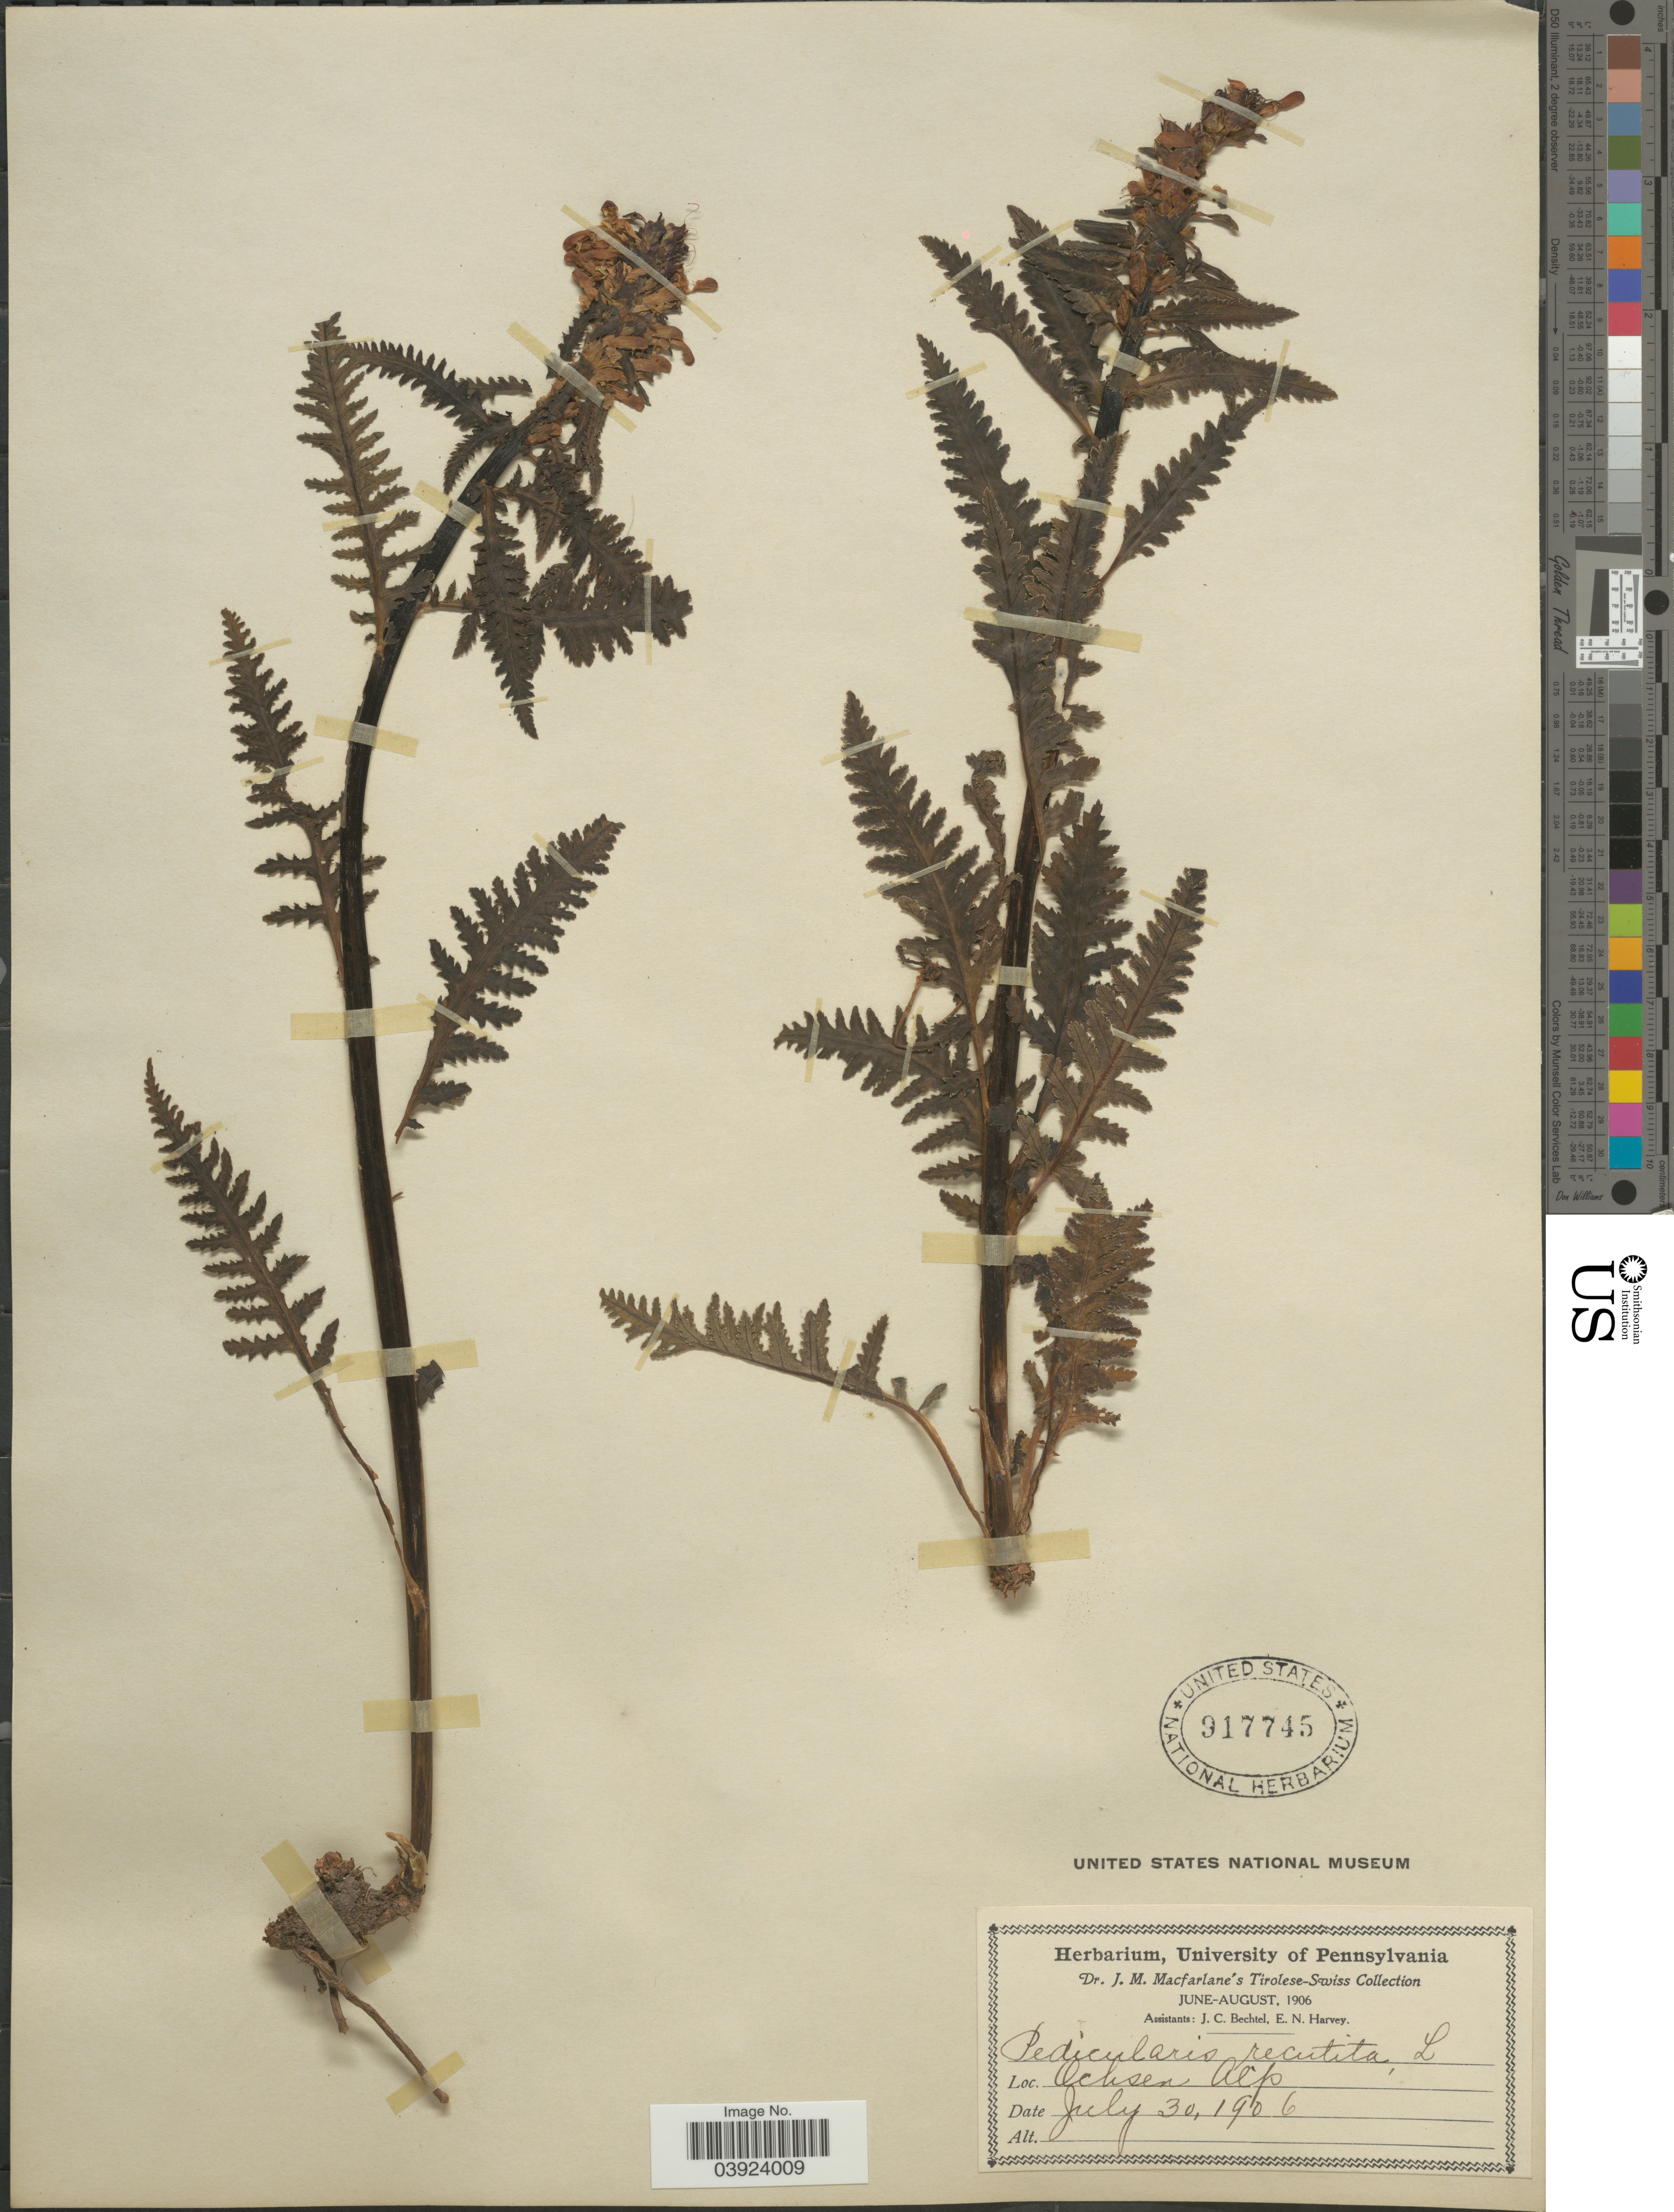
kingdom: Plantae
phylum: Tracheophyta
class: Magnoliopsida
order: Lamiales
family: Orobanchaceae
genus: Pedicularis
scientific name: Pedicularis recutita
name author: L.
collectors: J. Macfarlane, J. Bechtel & E. Harvey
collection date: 1906-07-30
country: Switzerland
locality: Ochsen Alp.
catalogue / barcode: US 917745